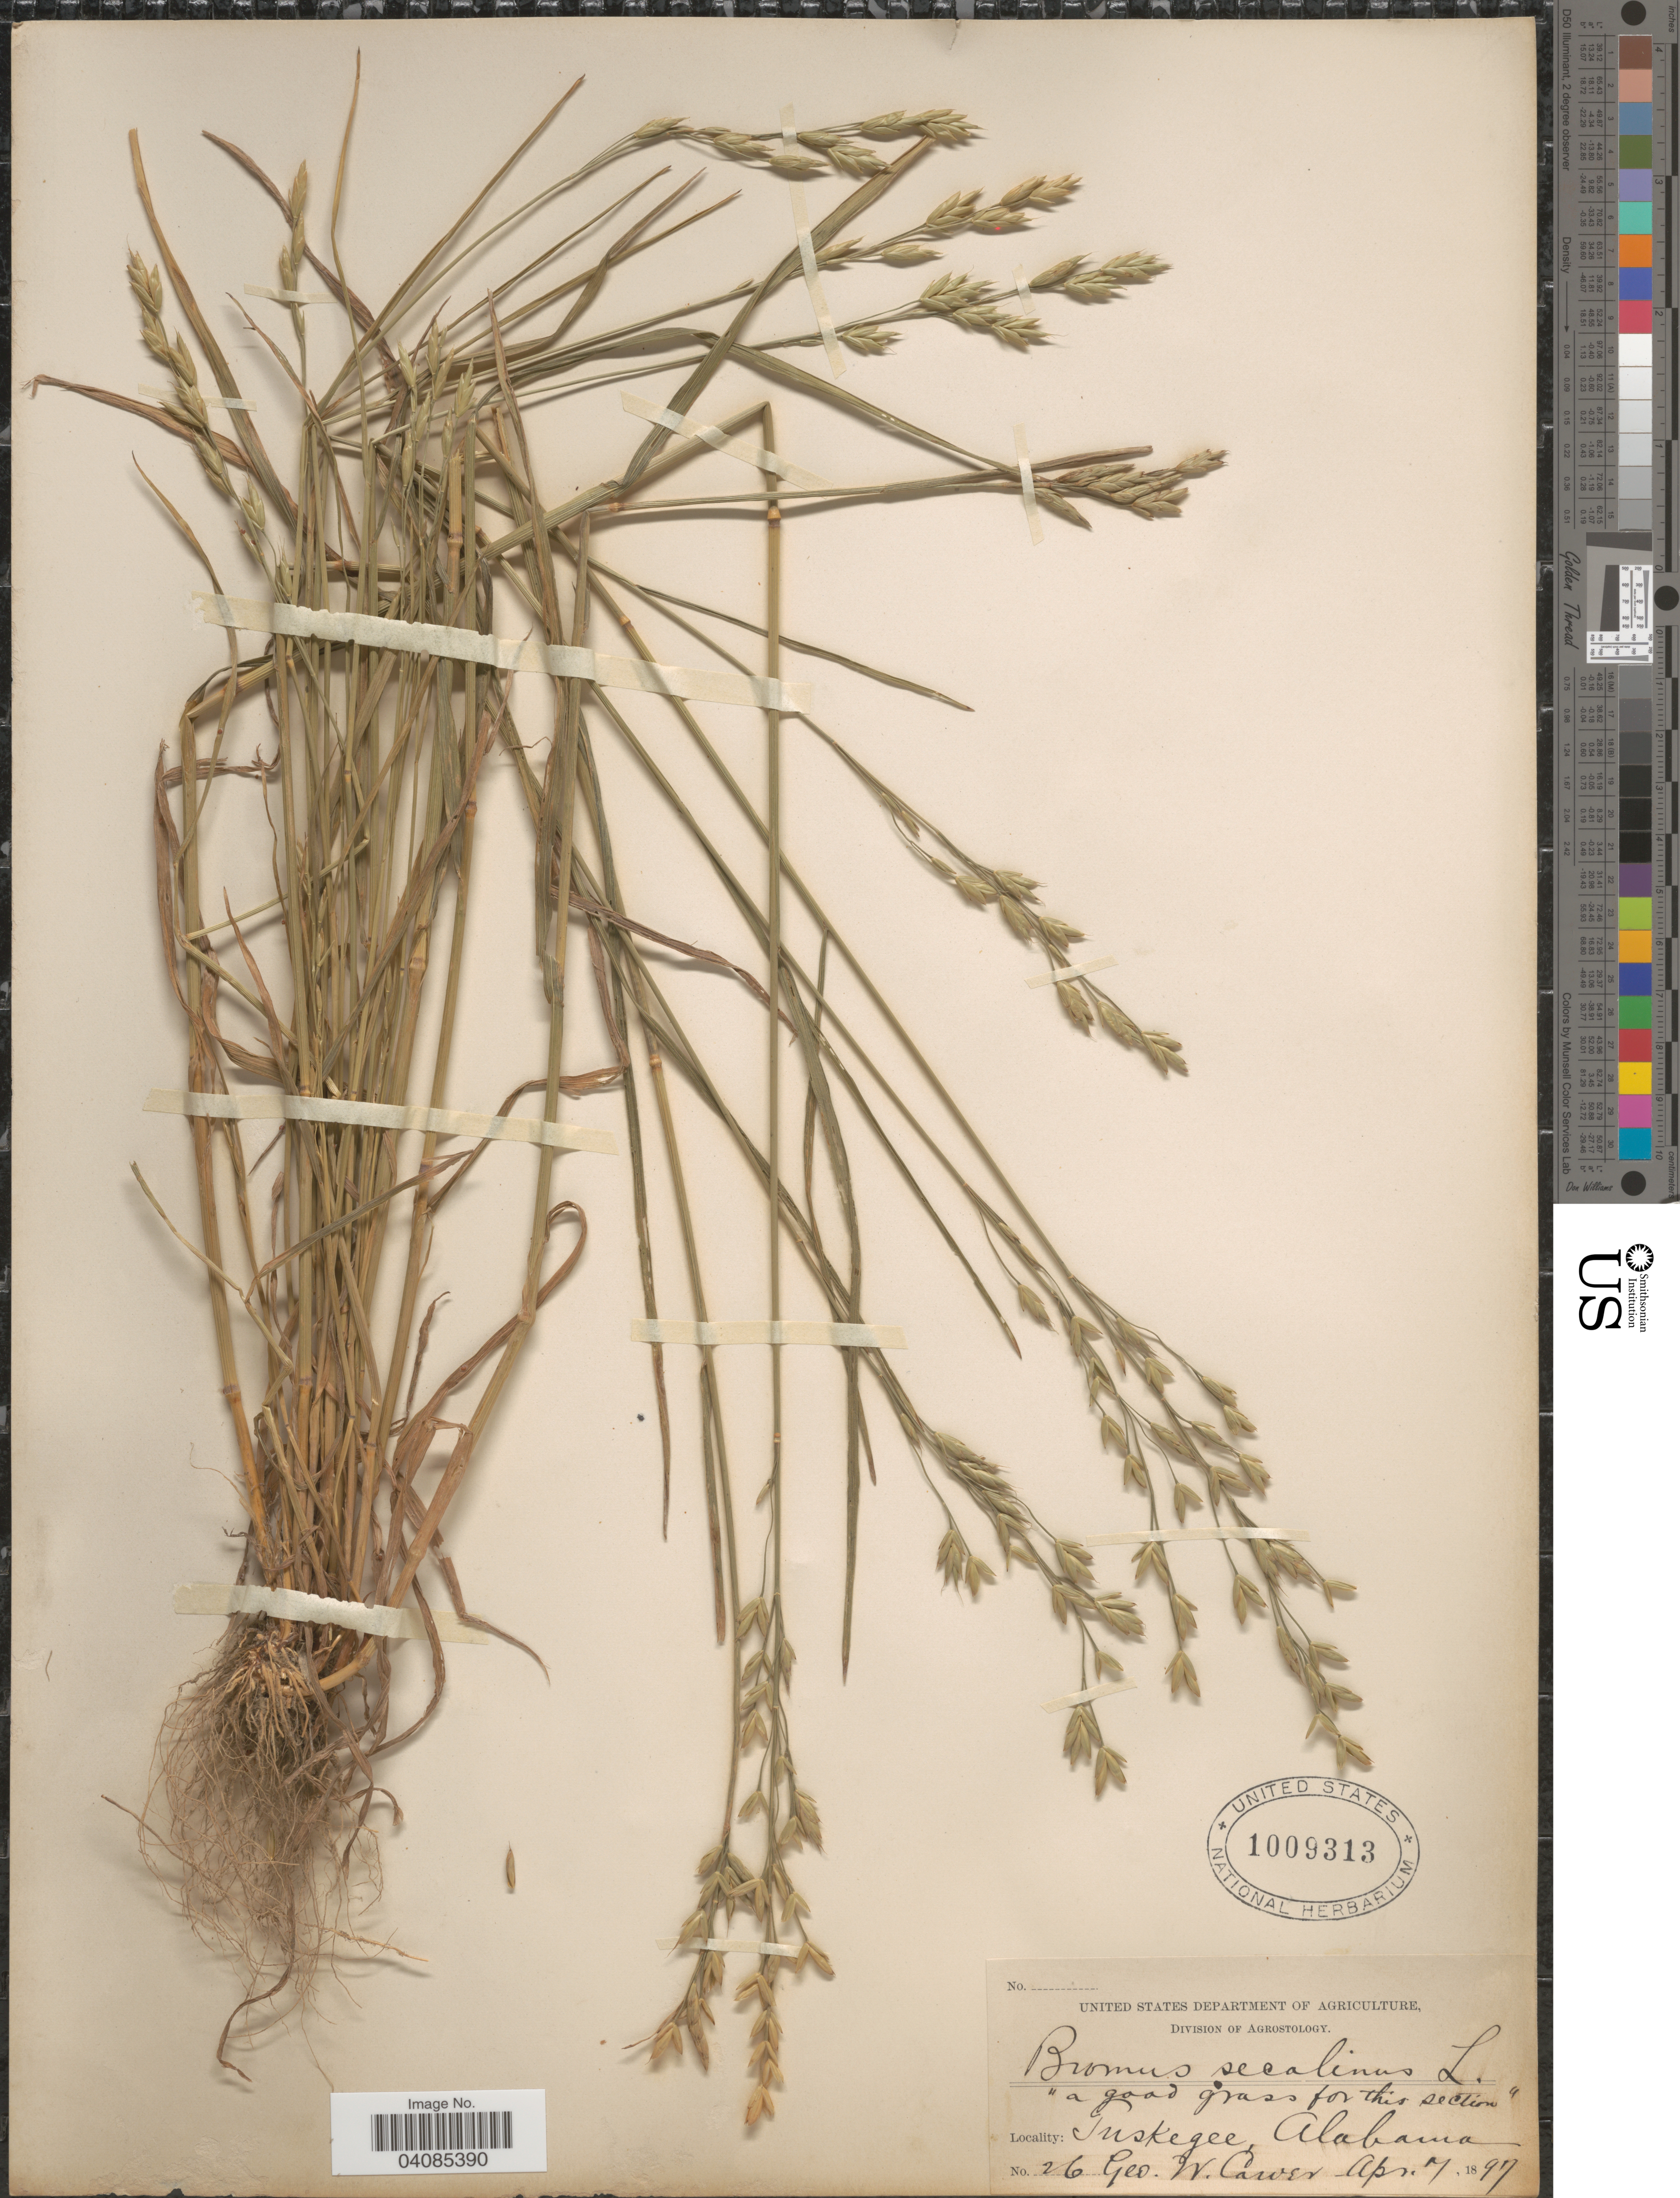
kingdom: Plantae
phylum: Tracheophyta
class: Liliopsida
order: Poales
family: Poaceae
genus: Bromus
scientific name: Bromus secalinus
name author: L.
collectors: G. Carver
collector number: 26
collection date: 1897-04-07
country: United States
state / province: Alabama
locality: Tuskegee.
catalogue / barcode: US 1009313